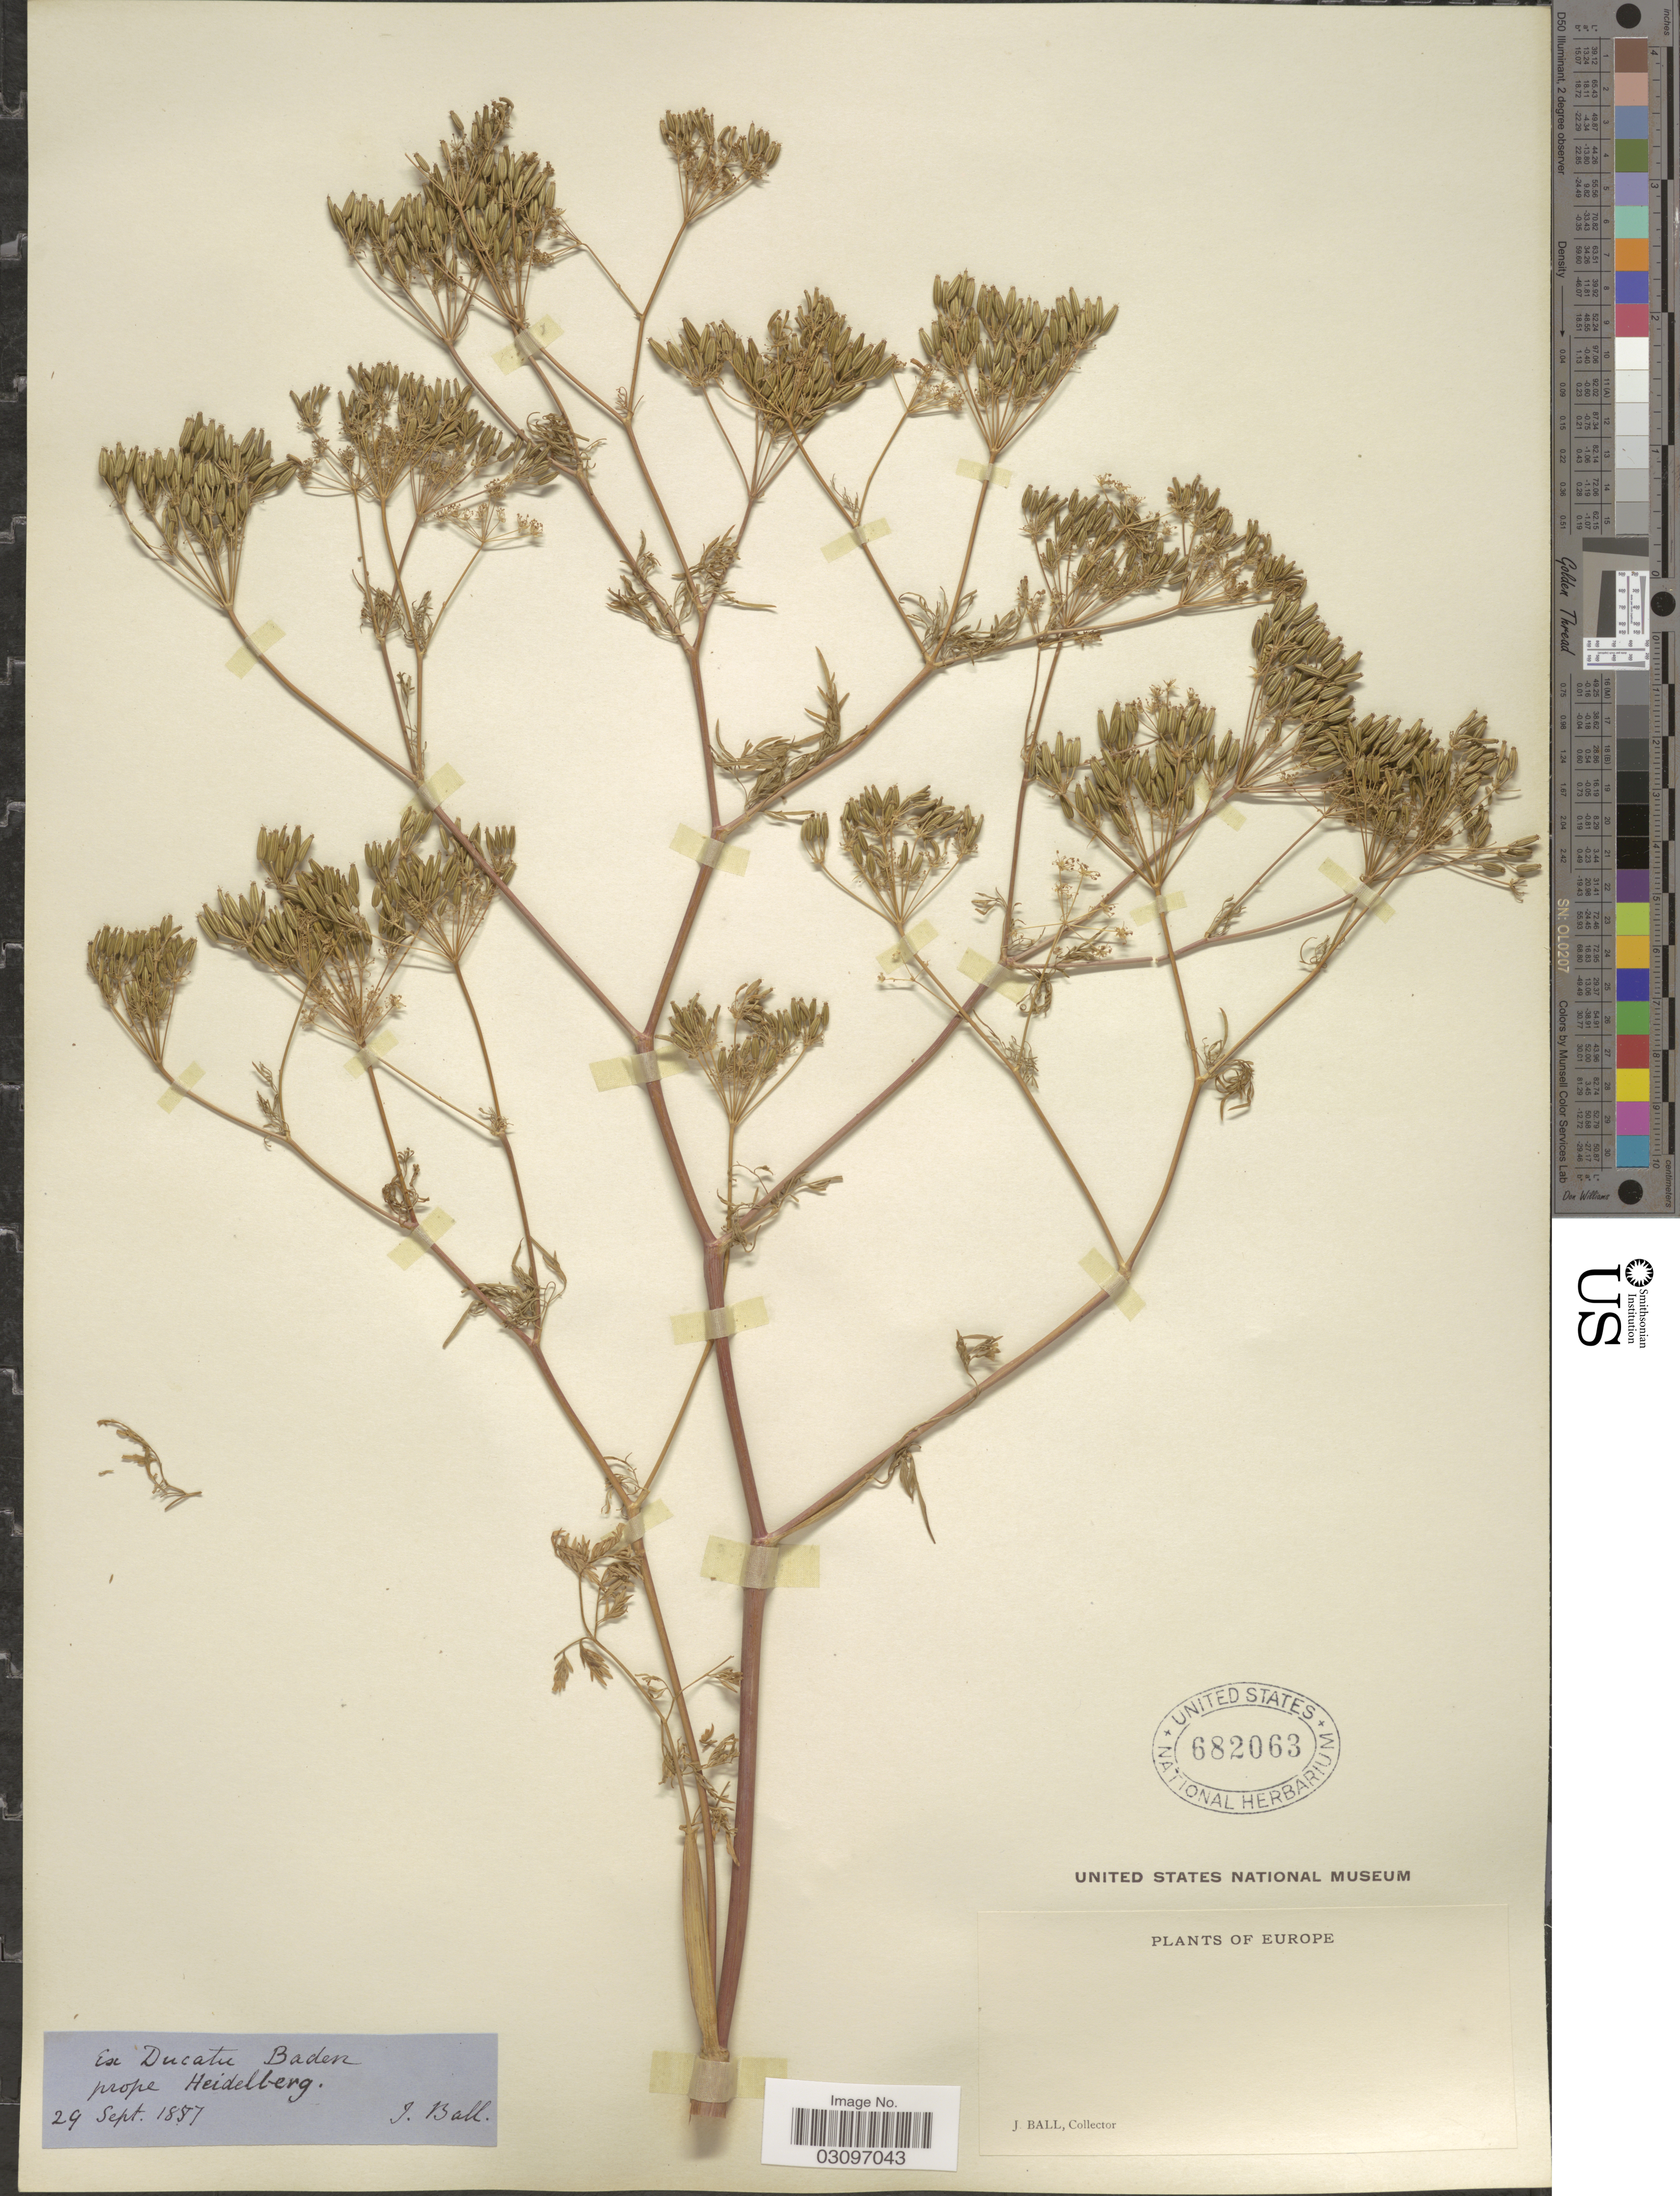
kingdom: Plantae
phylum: Tracheophyta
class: Magnoliopsida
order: Apiales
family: Apiaceae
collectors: J. Ball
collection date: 1887-09-29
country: Germany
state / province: Baden-Württemberg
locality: Ex Ducatu Baden prope Heidelberg.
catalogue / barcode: US 682063